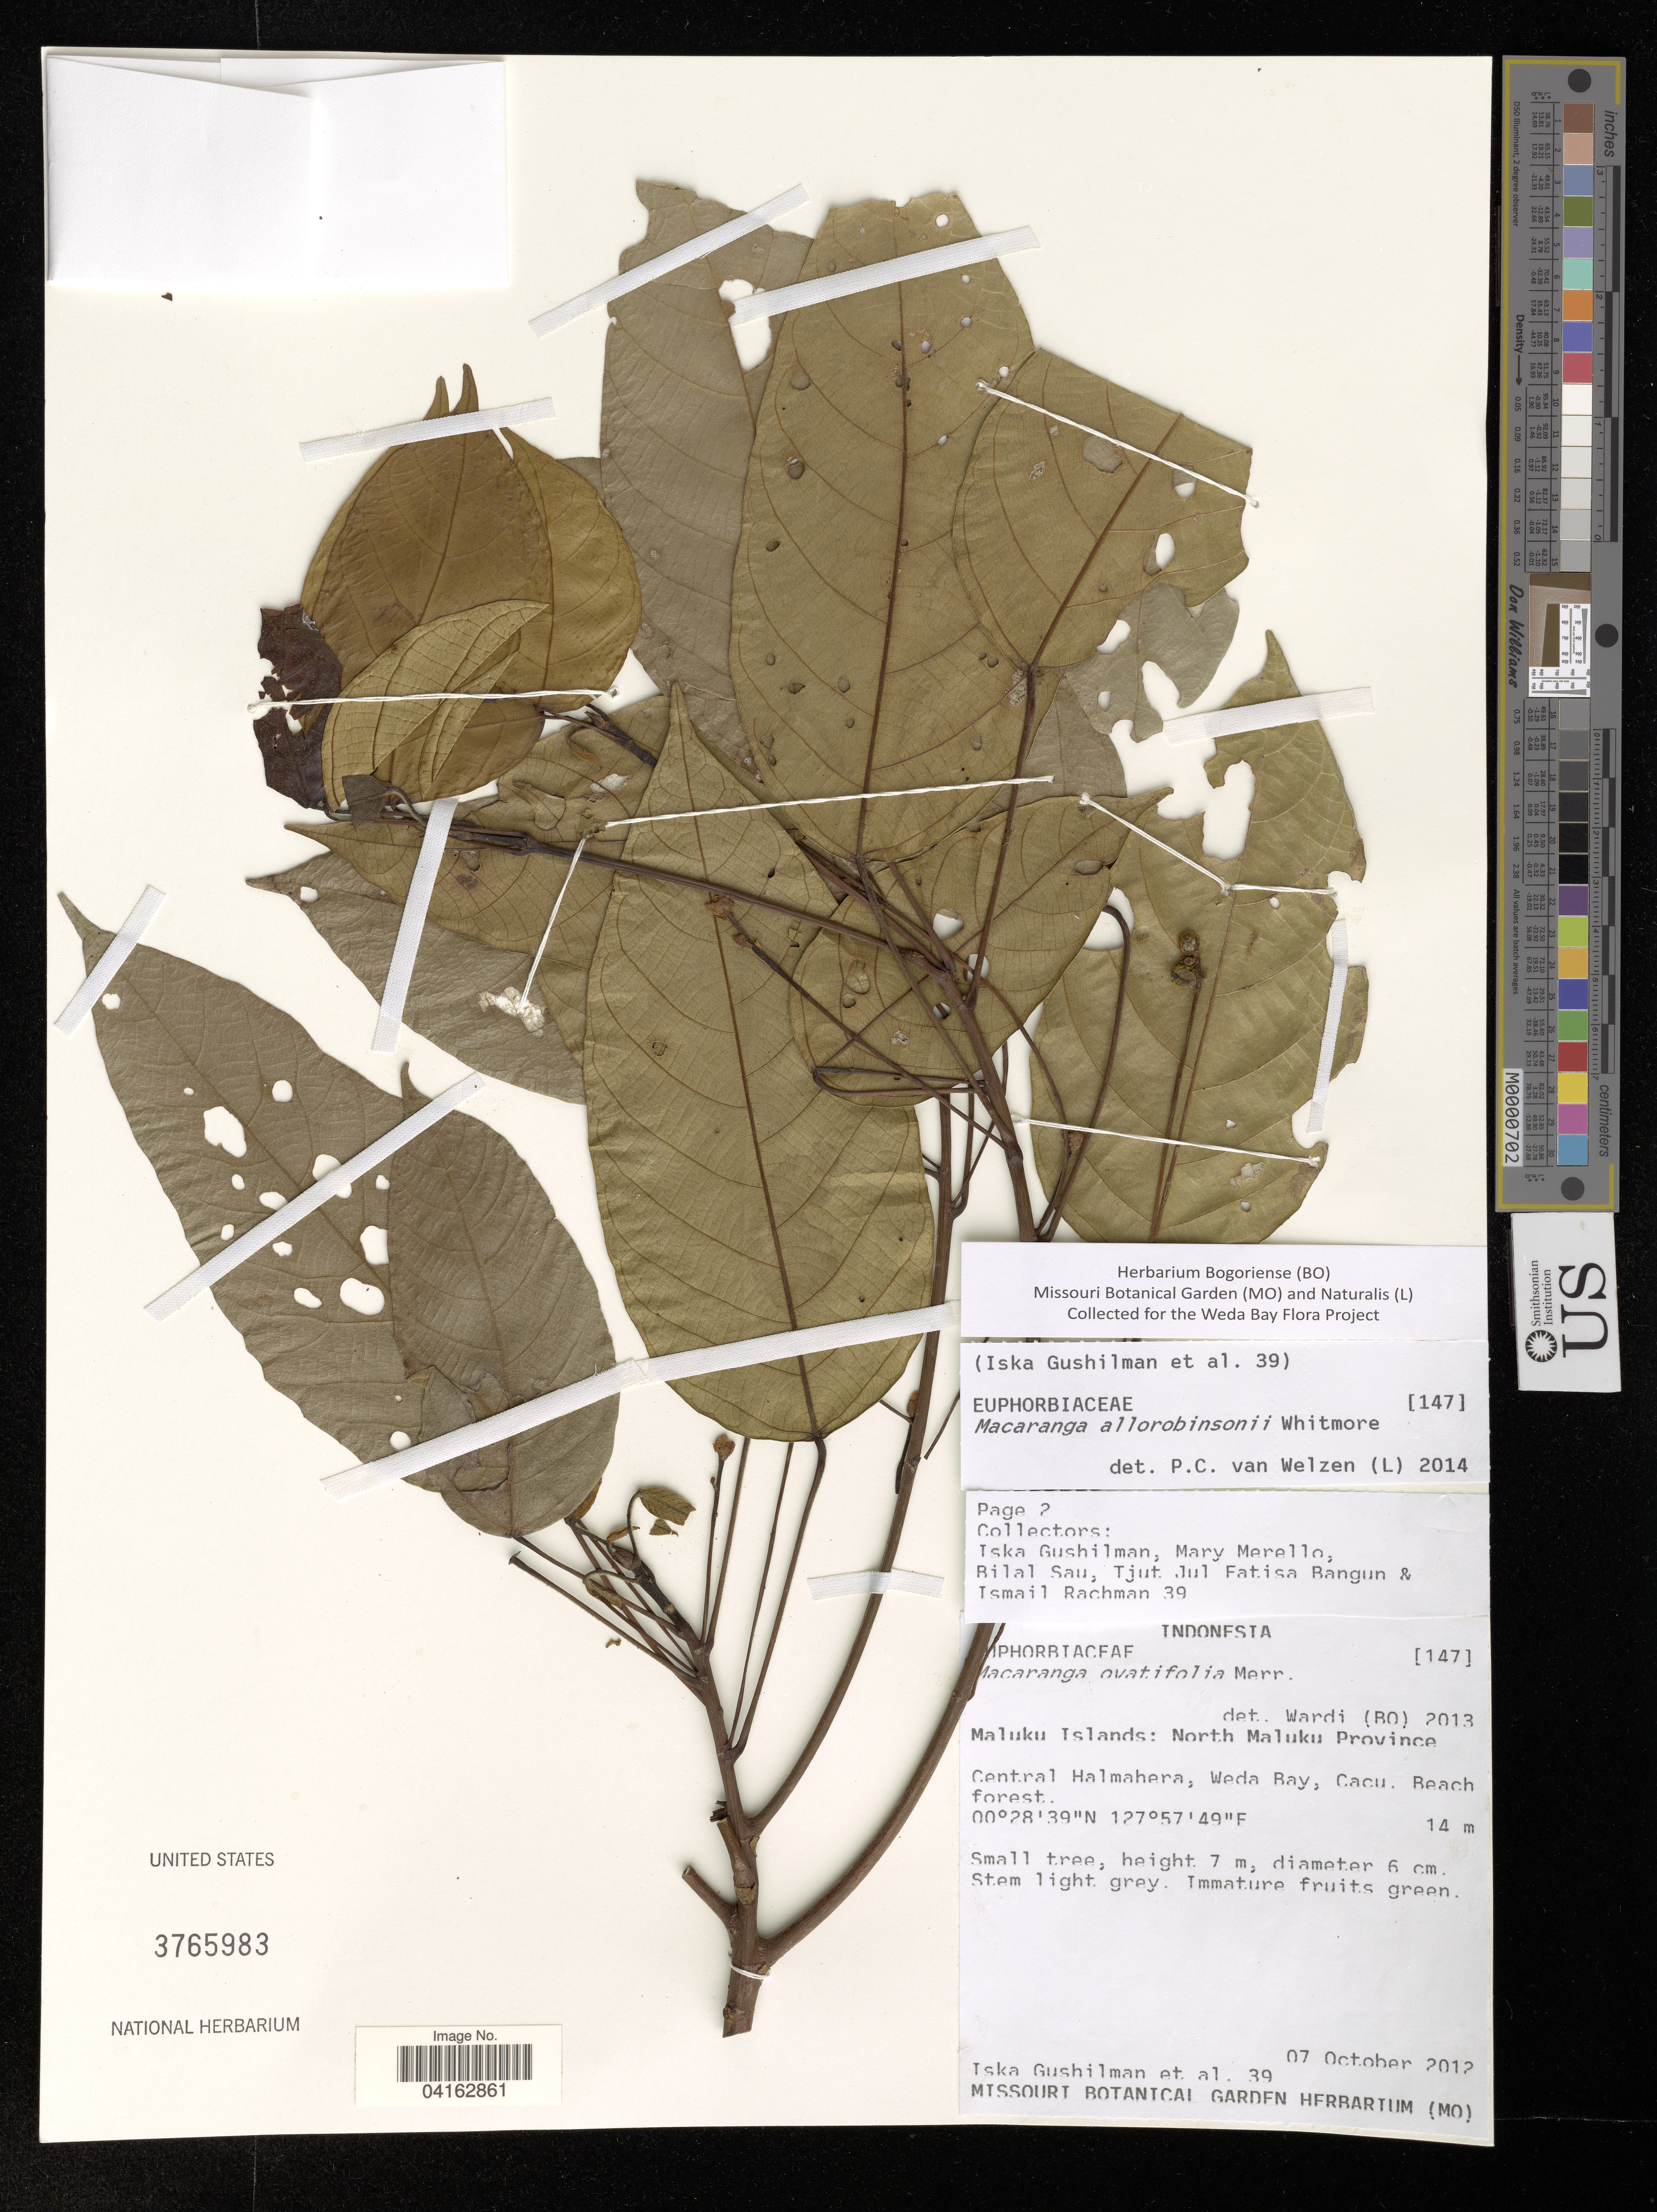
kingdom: Plantae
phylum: Tracheophyta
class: Magnoliopsida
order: Malpighiales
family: Euphorbiaceae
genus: Macaranga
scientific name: Macaranga allorobinsonii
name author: Whitmore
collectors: I. Gushilman, M. Merello, B. Sua, T. Bangun & I. A. Rachman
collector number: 39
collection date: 2012-10-07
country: Indonesia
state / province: Maluku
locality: Maluku Islands: North Maluku Province. Central Halmahera, Weda Bay, Cacu. Beach forest.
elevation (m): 14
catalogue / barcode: US 3765983